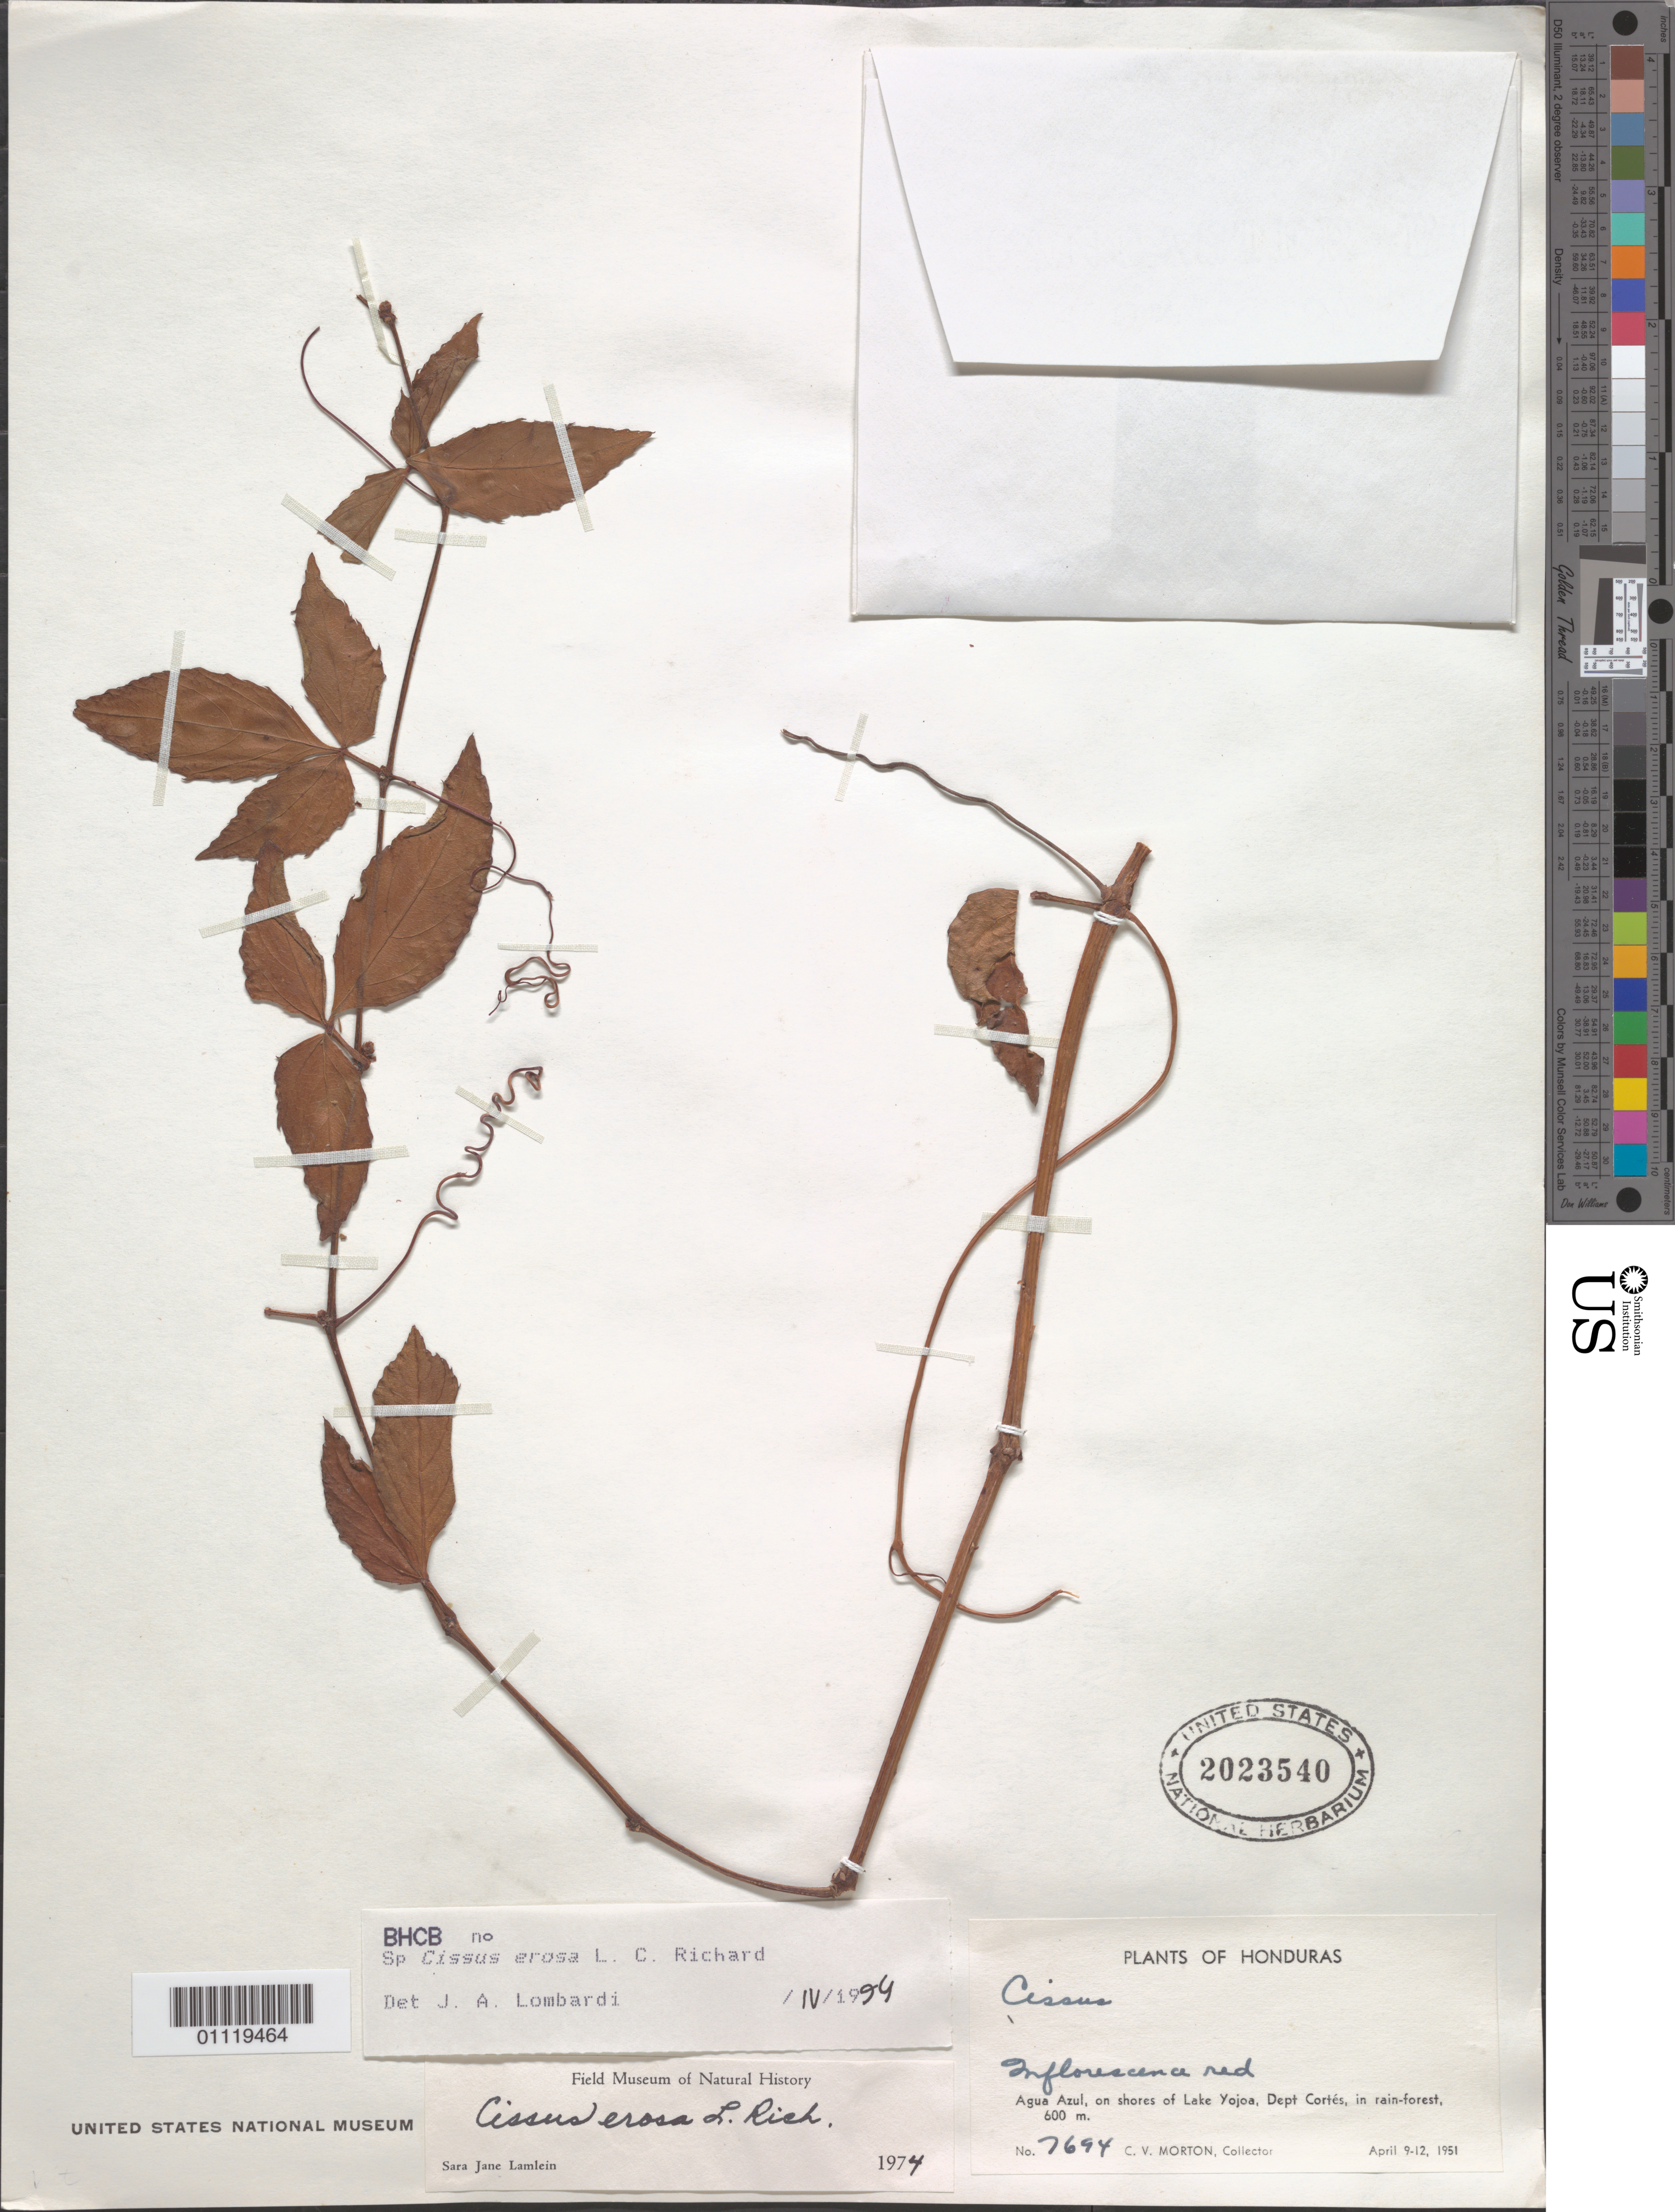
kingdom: Plantae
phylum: Tracheophyta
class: Magnoliopsida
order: Vitales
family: Vitaceae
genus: Cissus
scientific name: Cissus erosa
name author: Rich.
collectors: C. V. Morton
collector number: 7694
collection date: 1951-04-09/1951-04-12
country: Honduras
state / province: Cortés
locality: Agua Azul, on shores of Lake Yojoa.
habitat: In rain-forest.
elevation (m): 600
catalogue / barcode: US 2023540